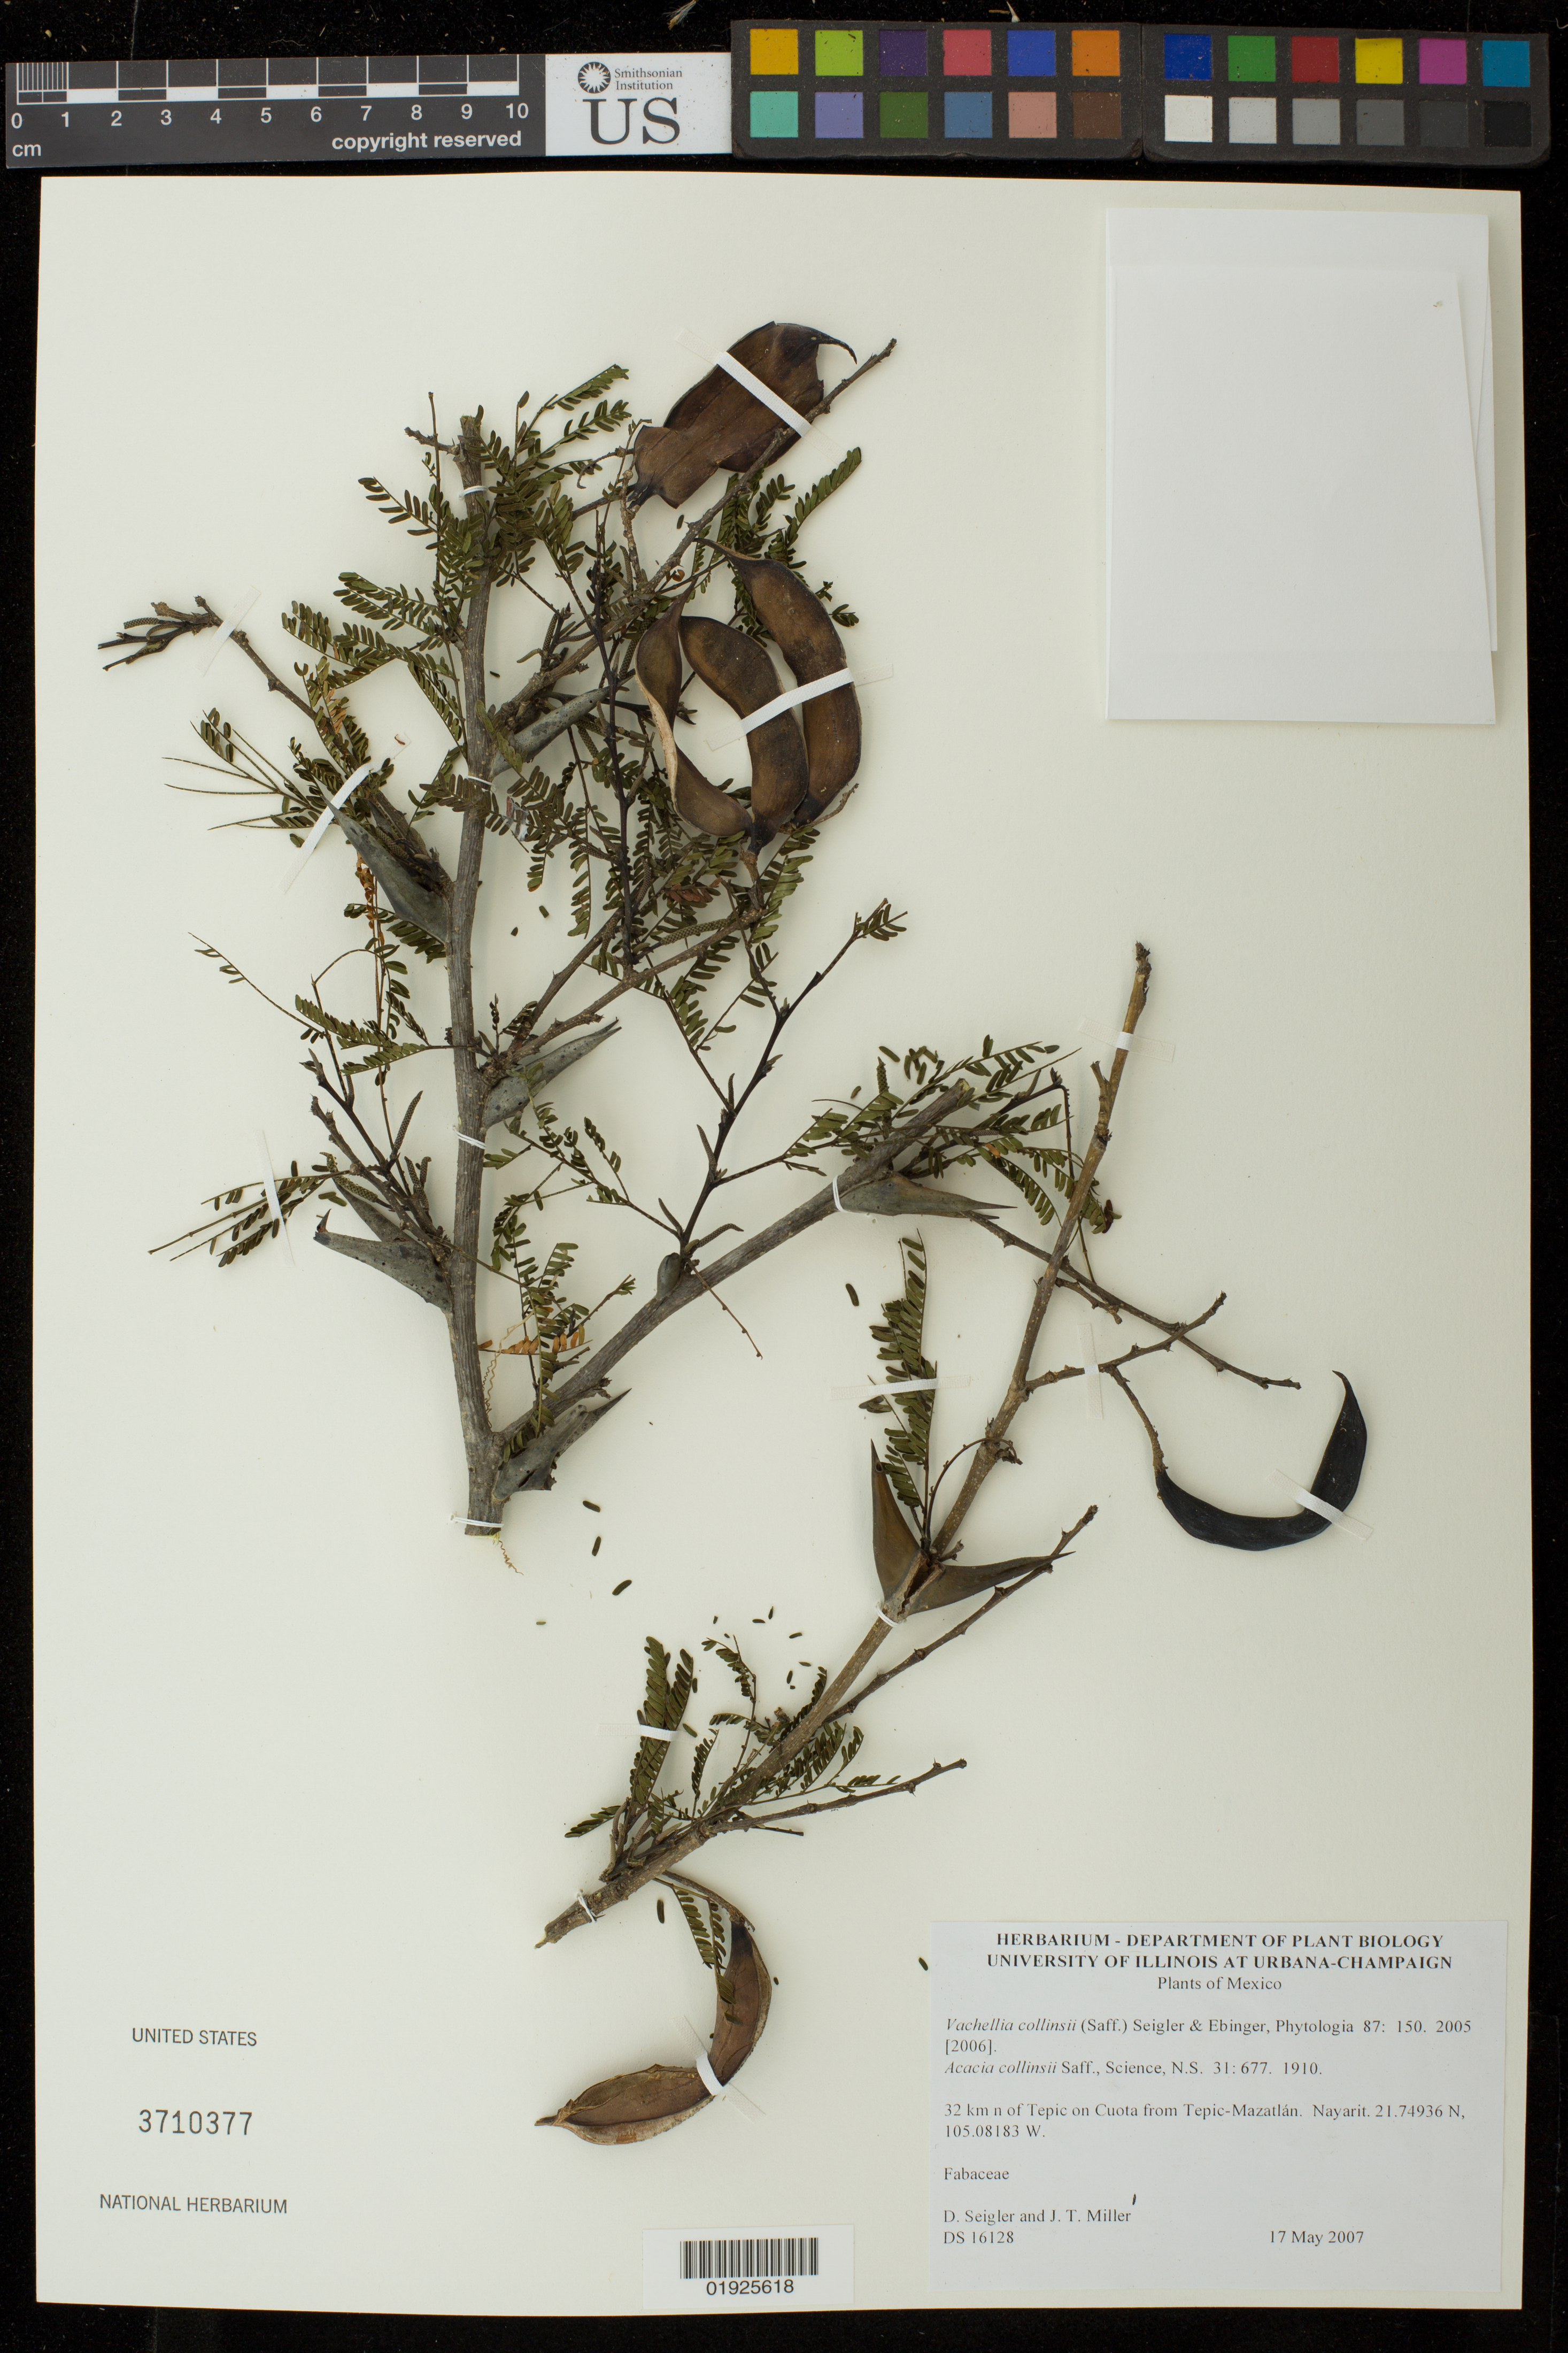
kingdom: Plantae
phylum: Tracheophyta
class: Magnoliopsida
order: Fabales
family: Fabaceae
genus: Vachellia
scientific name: Vachellia collinsii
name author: (Saff.) Seigler & Ebinger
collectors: D. S. Seigler & J. T. Miller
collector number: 16128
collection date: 2007-05-17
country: Mexico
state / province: Nayarit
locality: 32 km N of Tepic on Cuota from Tepic-Mazatlan.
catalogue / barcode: US 3710377